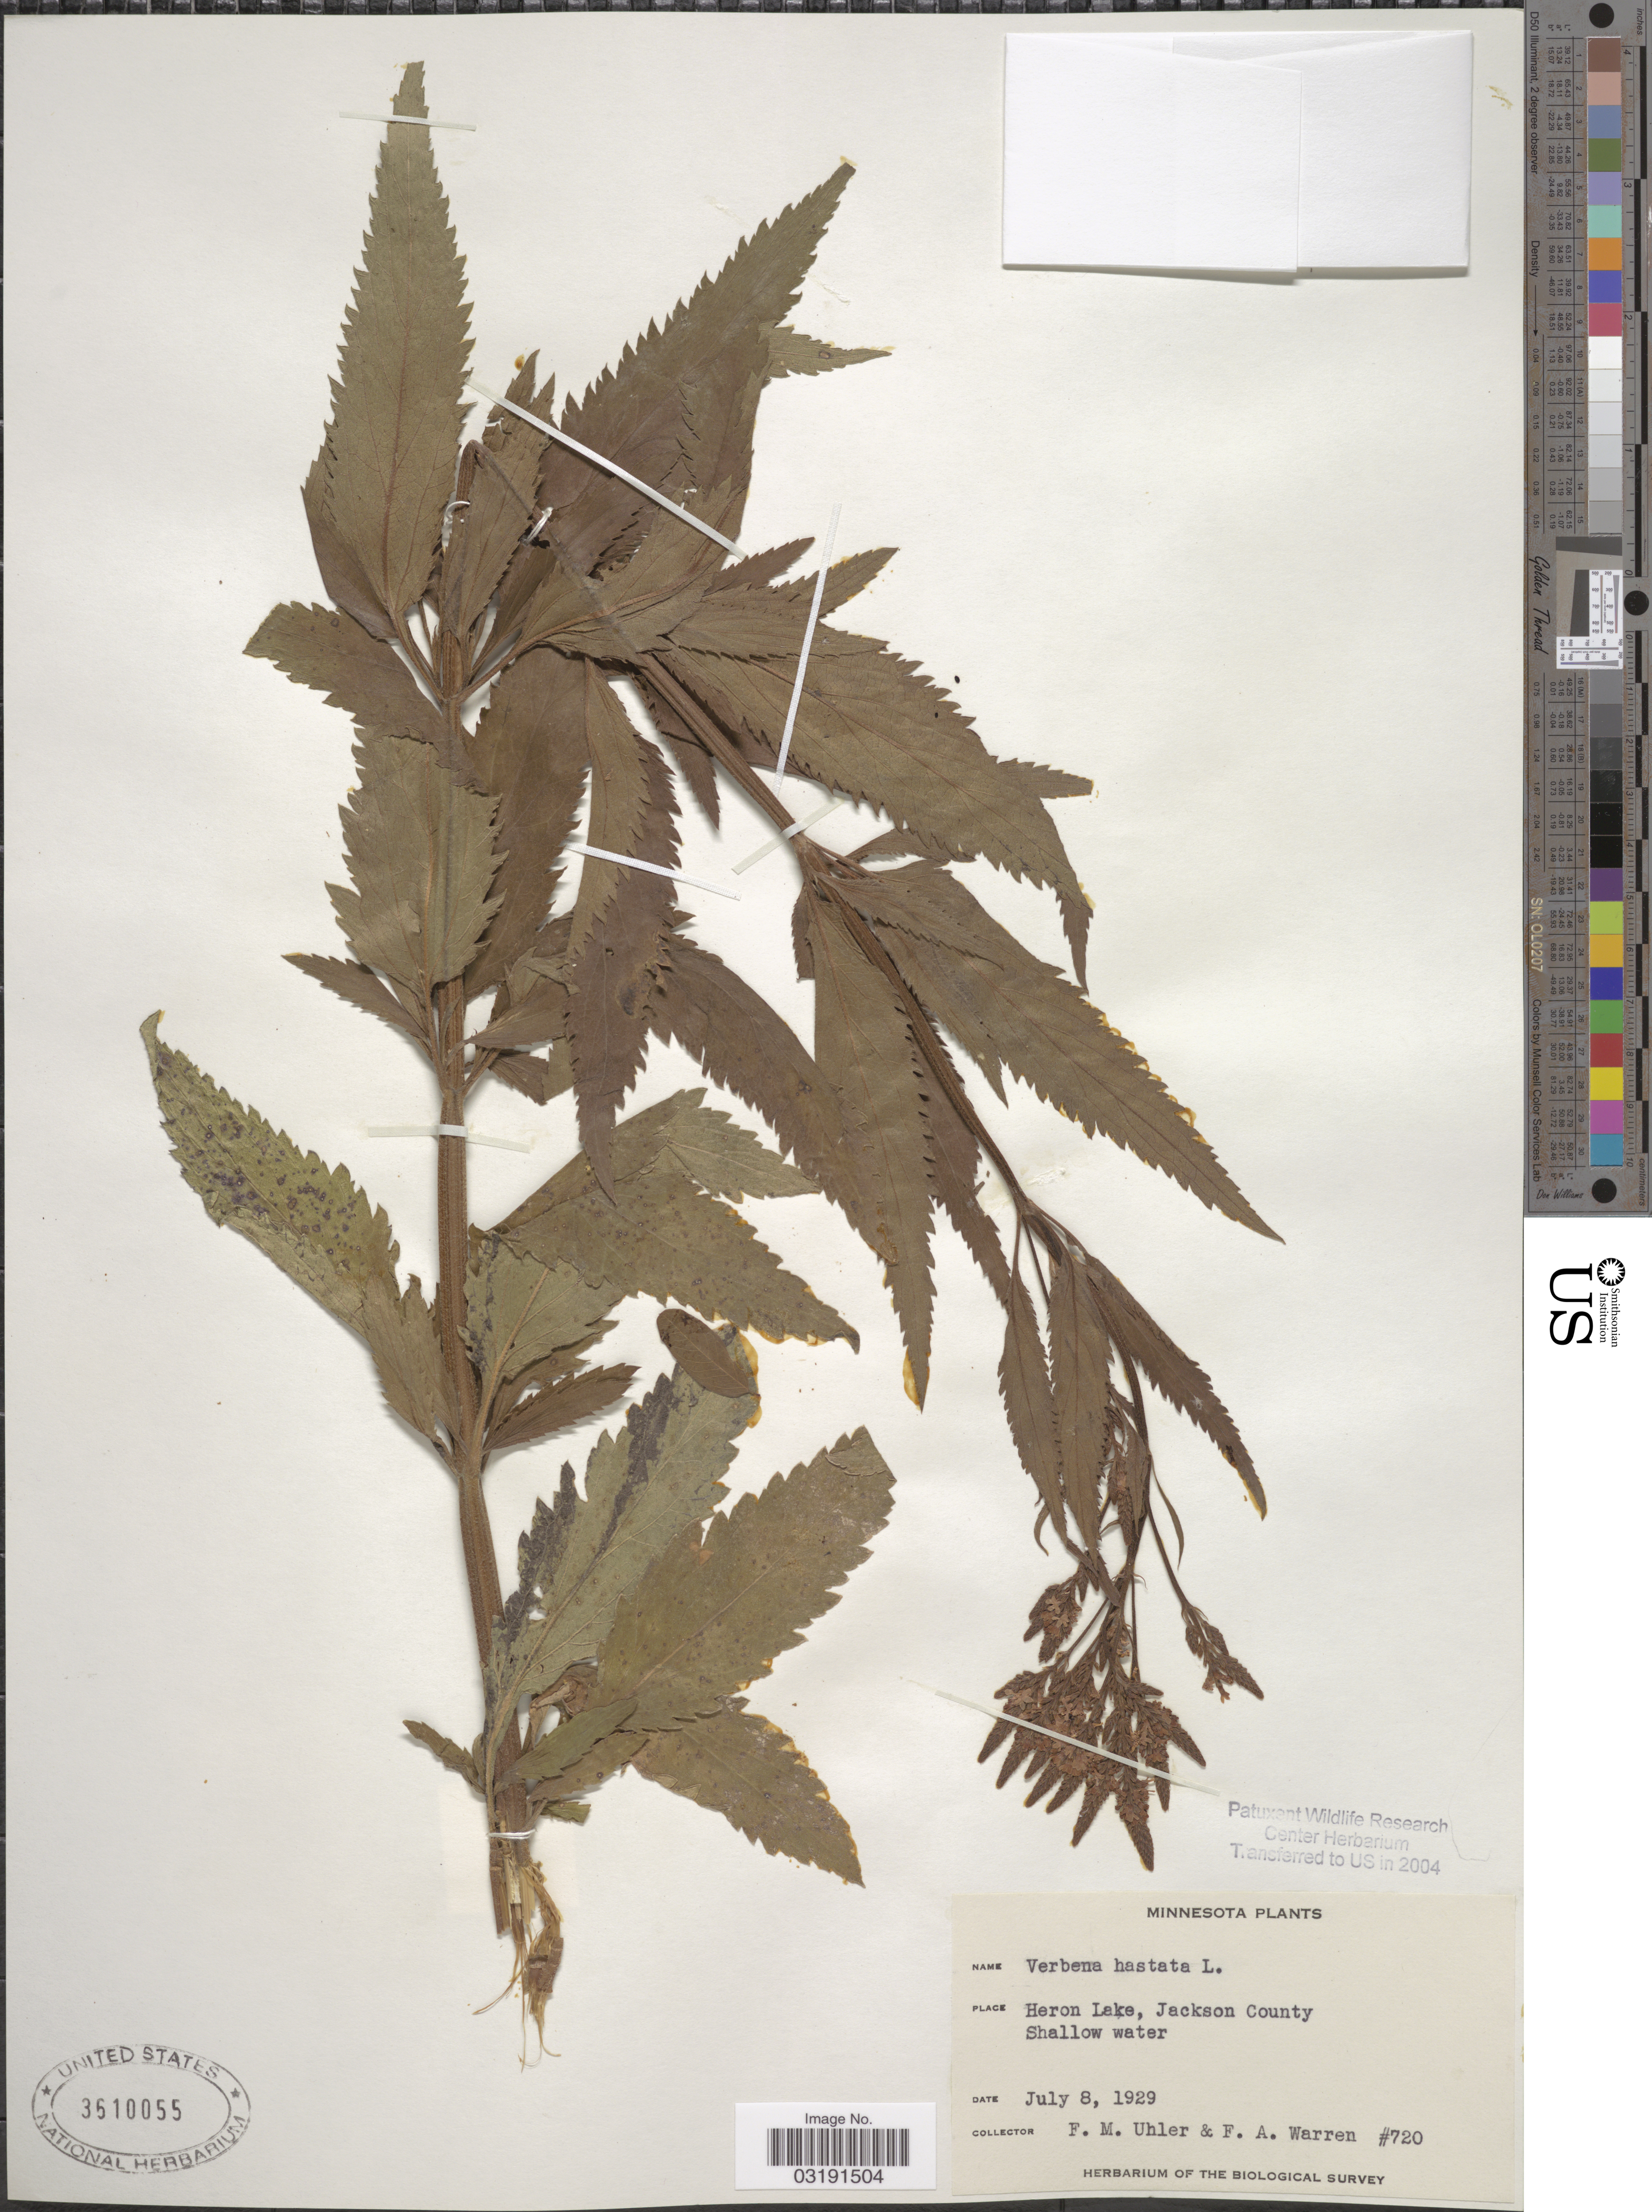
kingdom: Plantae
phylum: Tracheophyta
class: Magnoliopsida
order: Lamiales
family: Verbenaceae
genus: Verbena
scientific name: Verbena hastata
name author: L.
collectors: F. M. Uhler & F. Warren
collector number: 720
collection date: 1929-07-08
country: United States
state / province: Minnesota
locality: Heron Lake, Jackson County, Shallow water.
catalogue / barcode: US 3610055